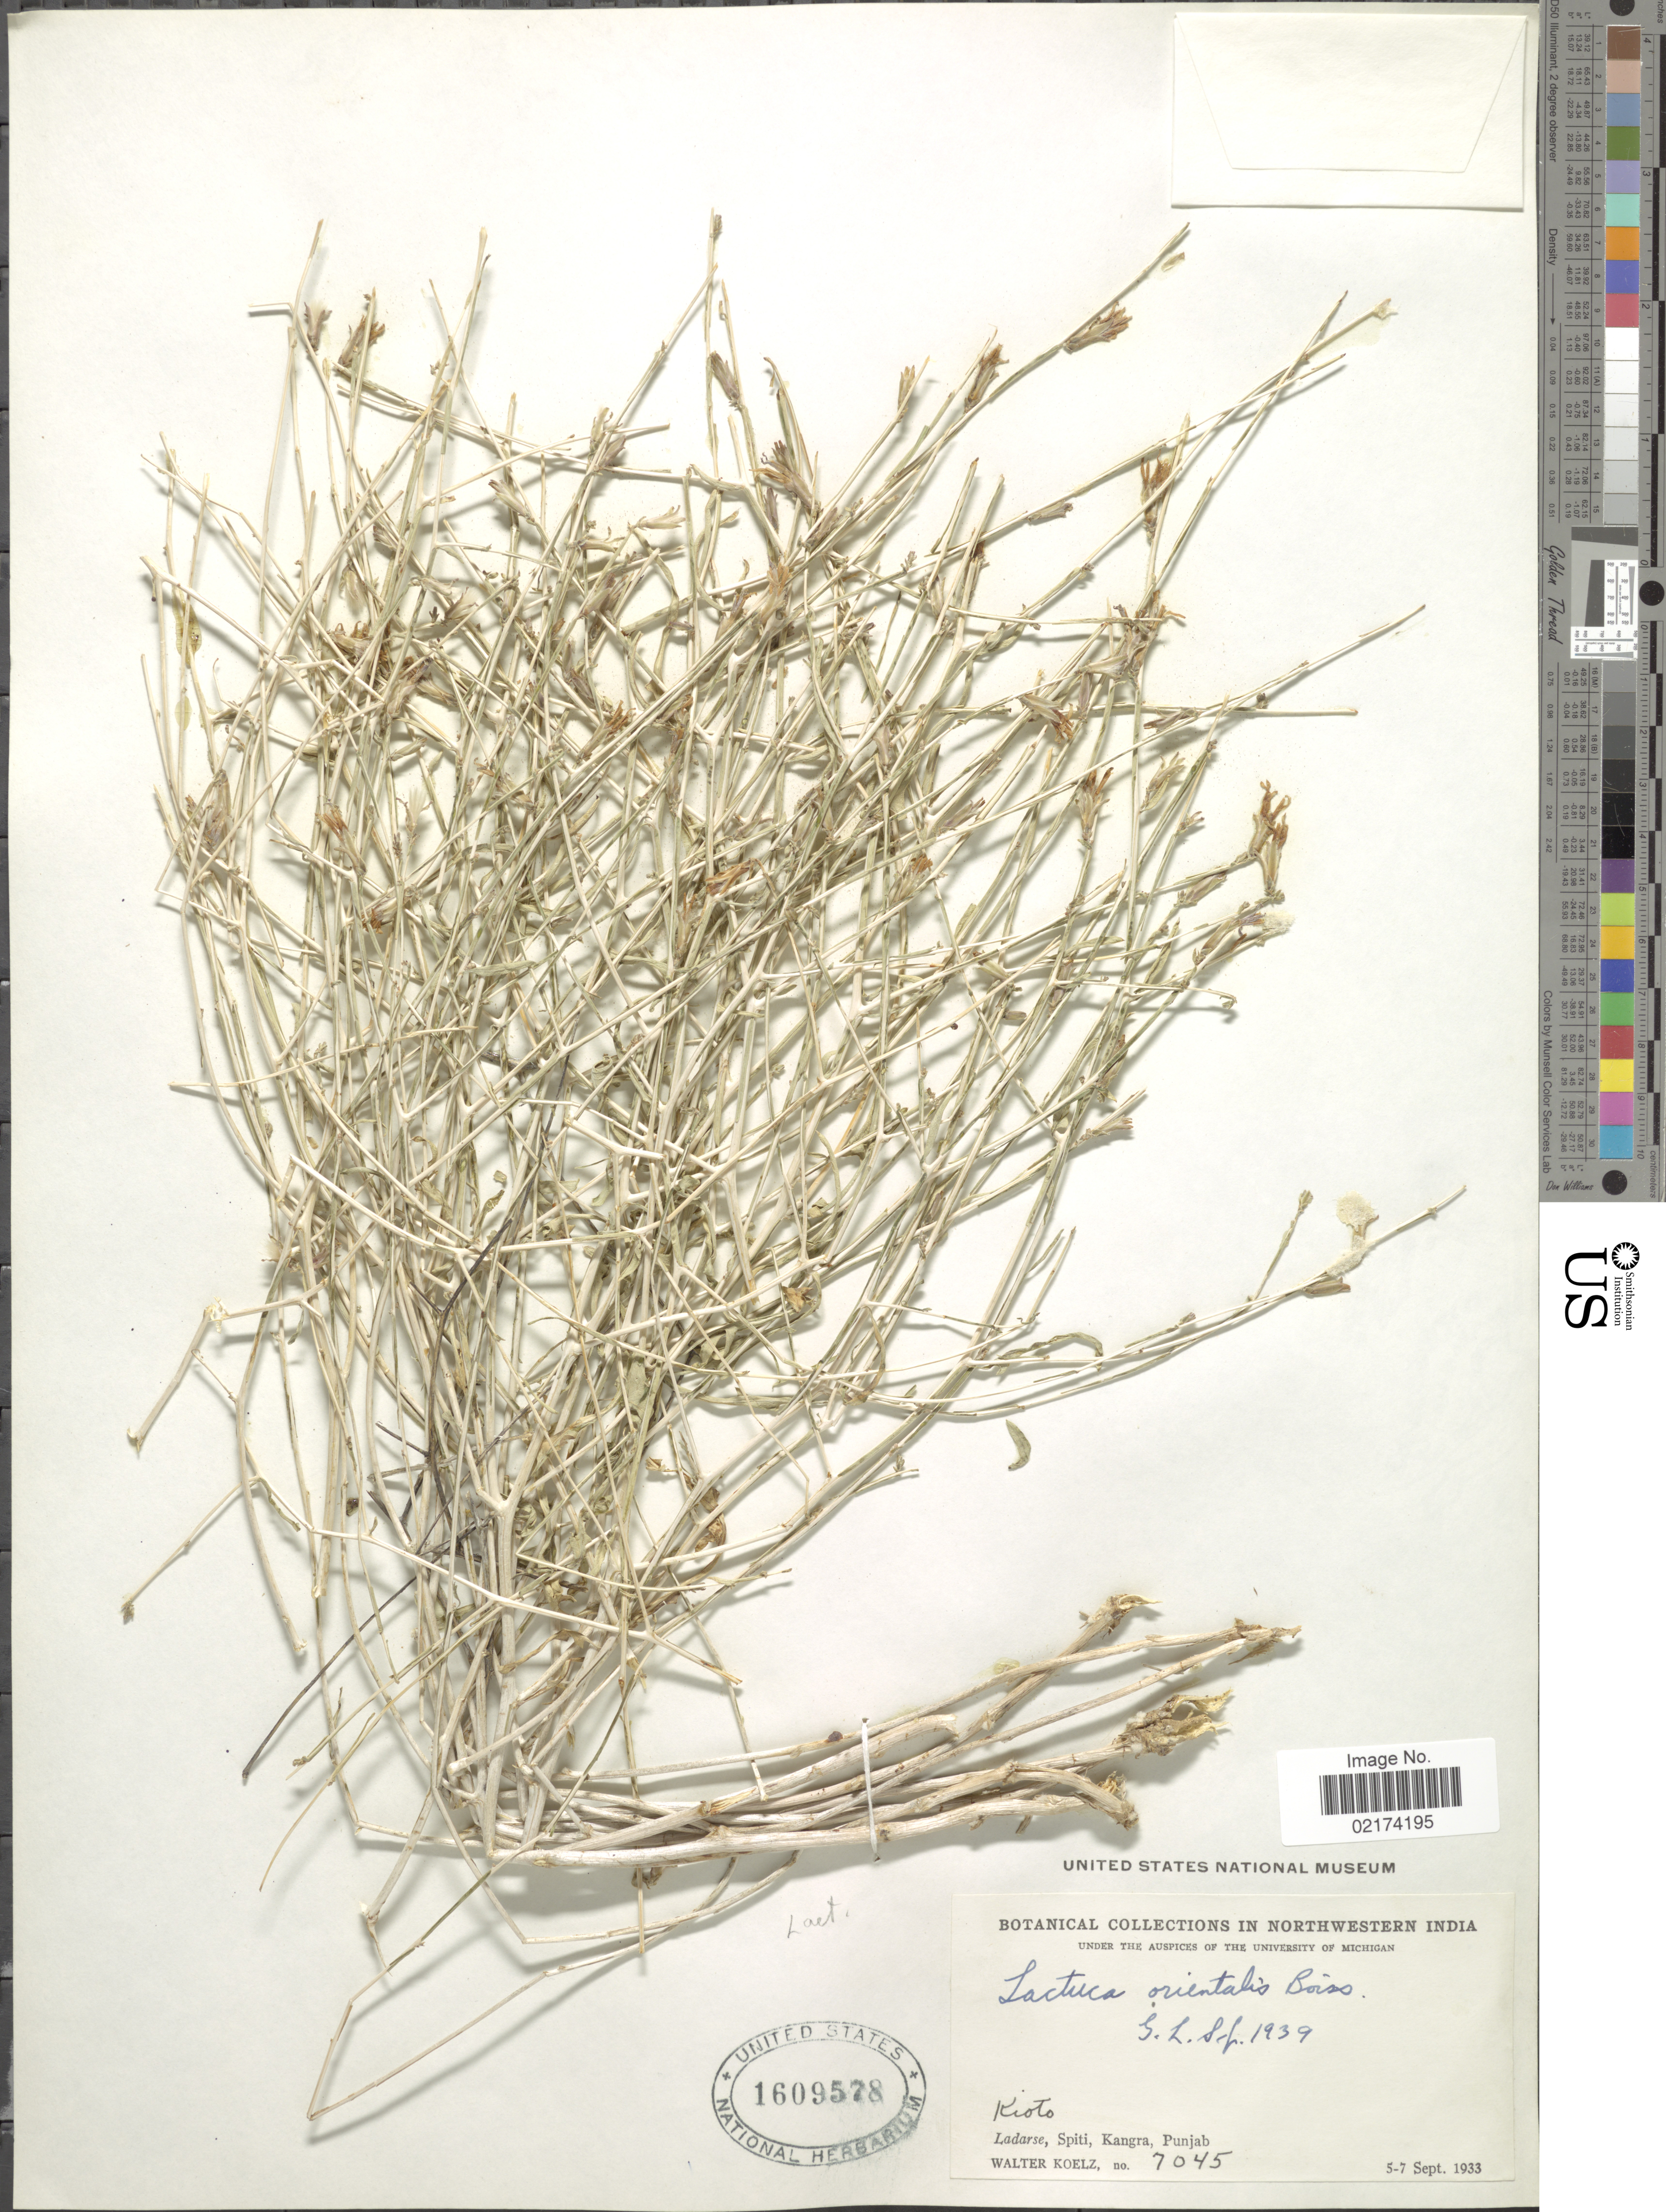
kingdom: Plantae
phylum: Tracheophyta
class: Magnoliopsida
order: Asterales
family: Asteraceae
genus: Lactuca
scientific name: Lactuca orientalis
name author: (Boiss.) Boiss.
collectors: W. N. Koelz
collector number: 7045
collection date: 1933-09-05/1933-09-07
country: India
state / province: Himachal Pradesh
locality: Northwestern India, Ladarse, Spiti, Kangra, Kioto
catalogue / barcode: US 1609578